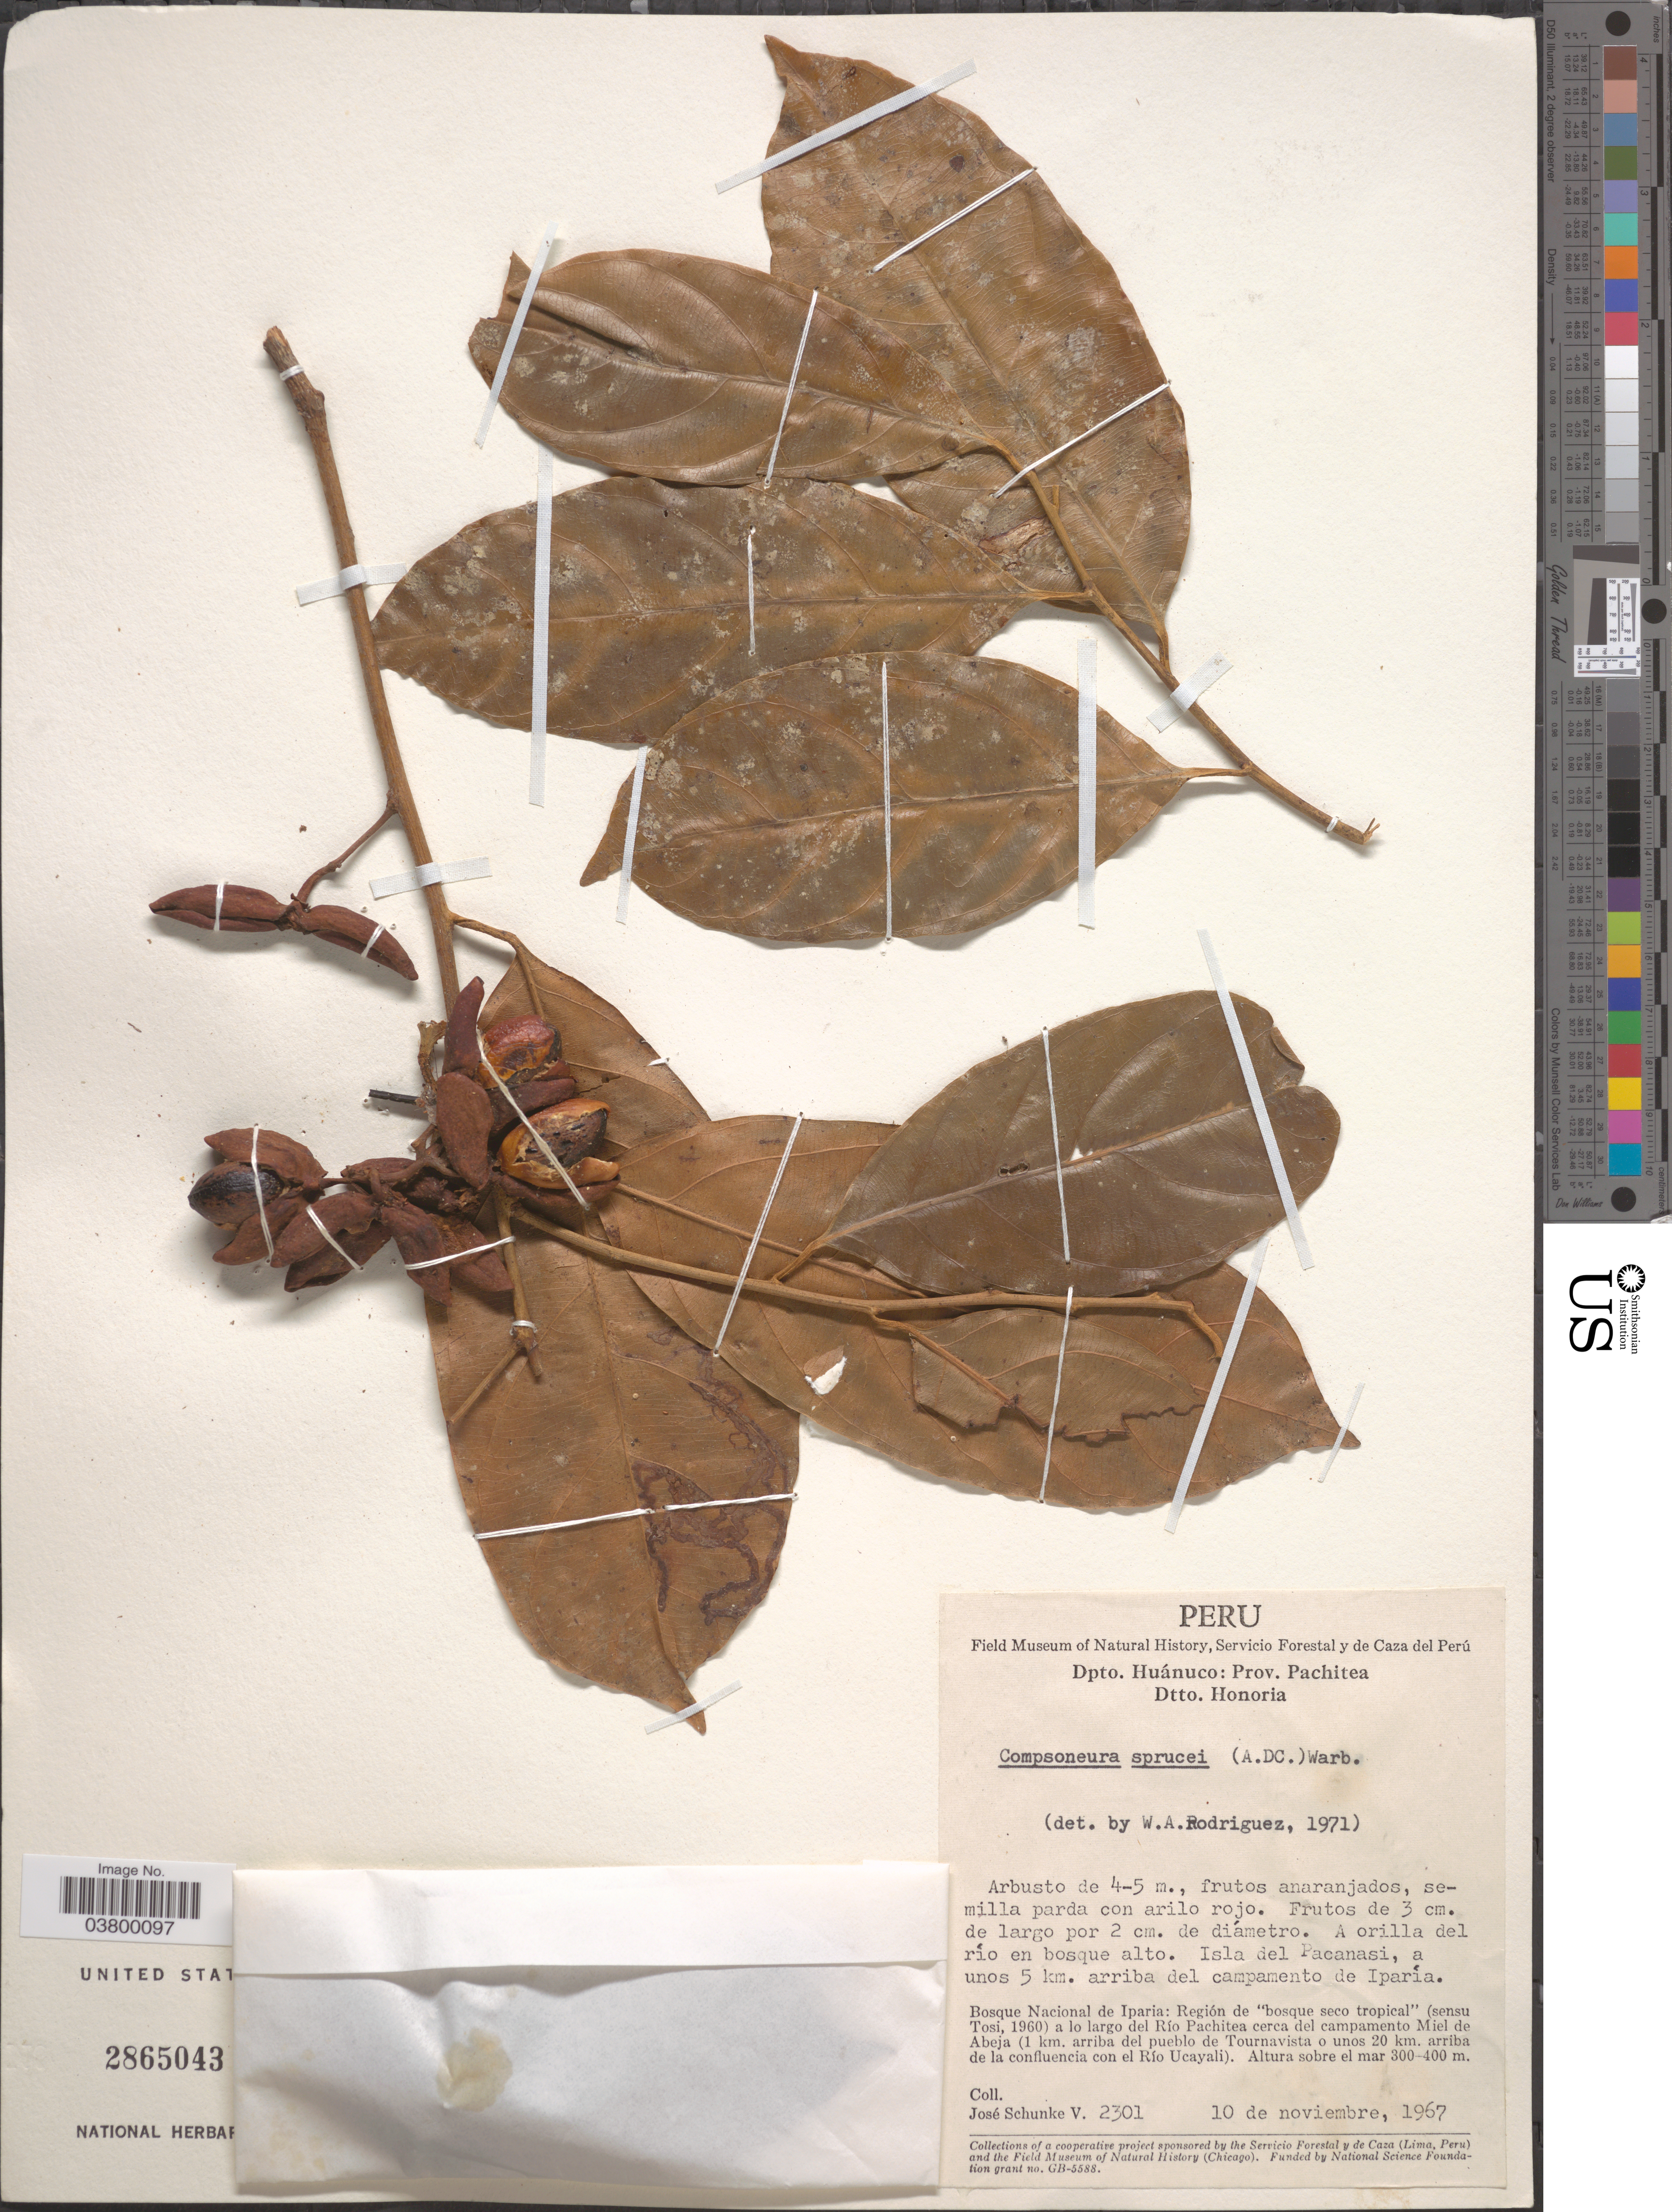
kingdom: Plantae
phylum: Tracheophyta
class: Magnoliopsida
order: Magnoliales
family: Myristicaceae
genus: Compsoneura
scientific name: Compsoneura schultesiana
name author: W.A. Rodrigues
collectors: J. Schunke Vigo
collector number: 2301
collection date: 1967-11-10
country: Peru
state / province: Huánuco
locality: Dpto. Huánuco: Prov. Pachitea. Dtto. Honoria. A orilla del río en bosque alto. Isla del Pacanasi, a unos 5 km. arriba del campamento de Iparía. Bosque Nacional de Iparia: Región de "bosque seco tropical" (sensu Tosi, 1960) a lo largo del Río Pachitea cerca del campamento Miel de Abeja (1 km. arriba del pueblo de Tournavista o unos 20 km. arriba de la confluencia con el Río Ucayali).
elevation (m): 300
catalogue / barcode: US 2865043